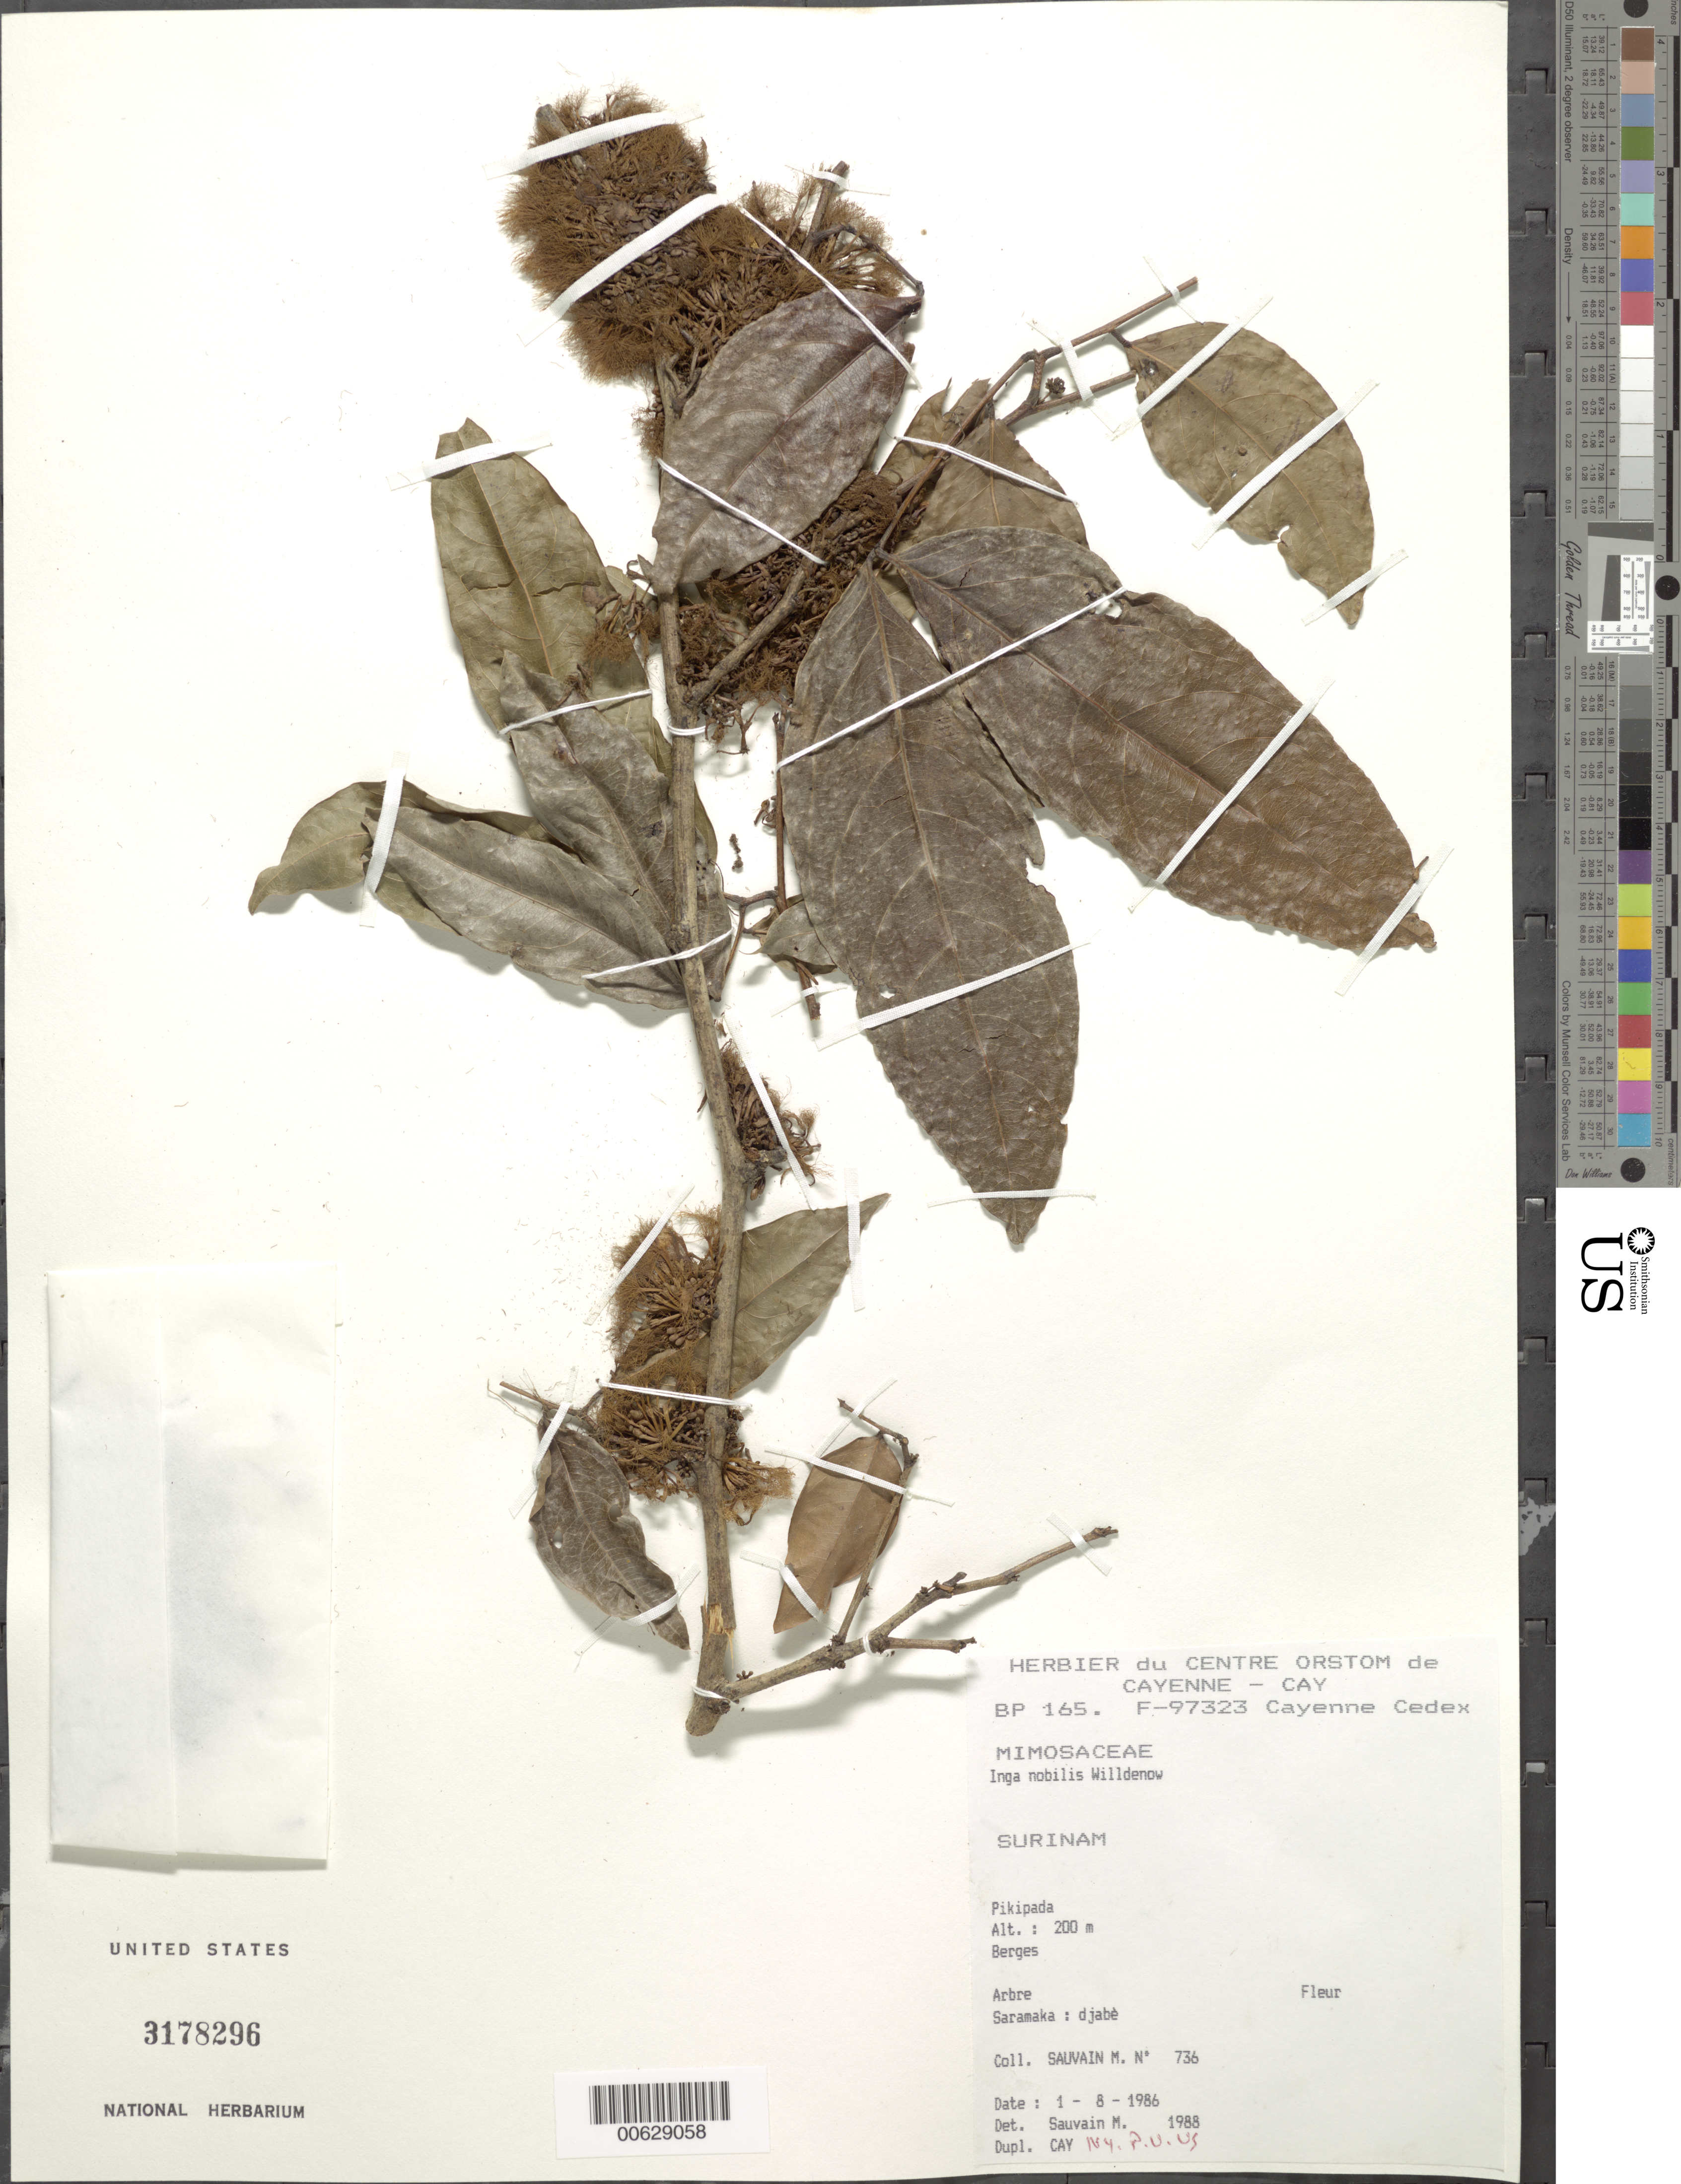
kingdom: Plantae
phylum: Tracheophyta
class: Magnoliopsida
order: Fabales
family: Fabaceae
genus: Inga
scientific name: Inga nobilis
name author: Willd.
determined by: Sauvain, M.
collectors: M. Sauvain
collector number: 736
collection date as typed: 1-Aug-86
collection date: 1986-08-01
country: Suriname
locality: Piki pada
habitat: Berges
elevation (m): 200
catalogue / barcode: US 3178296